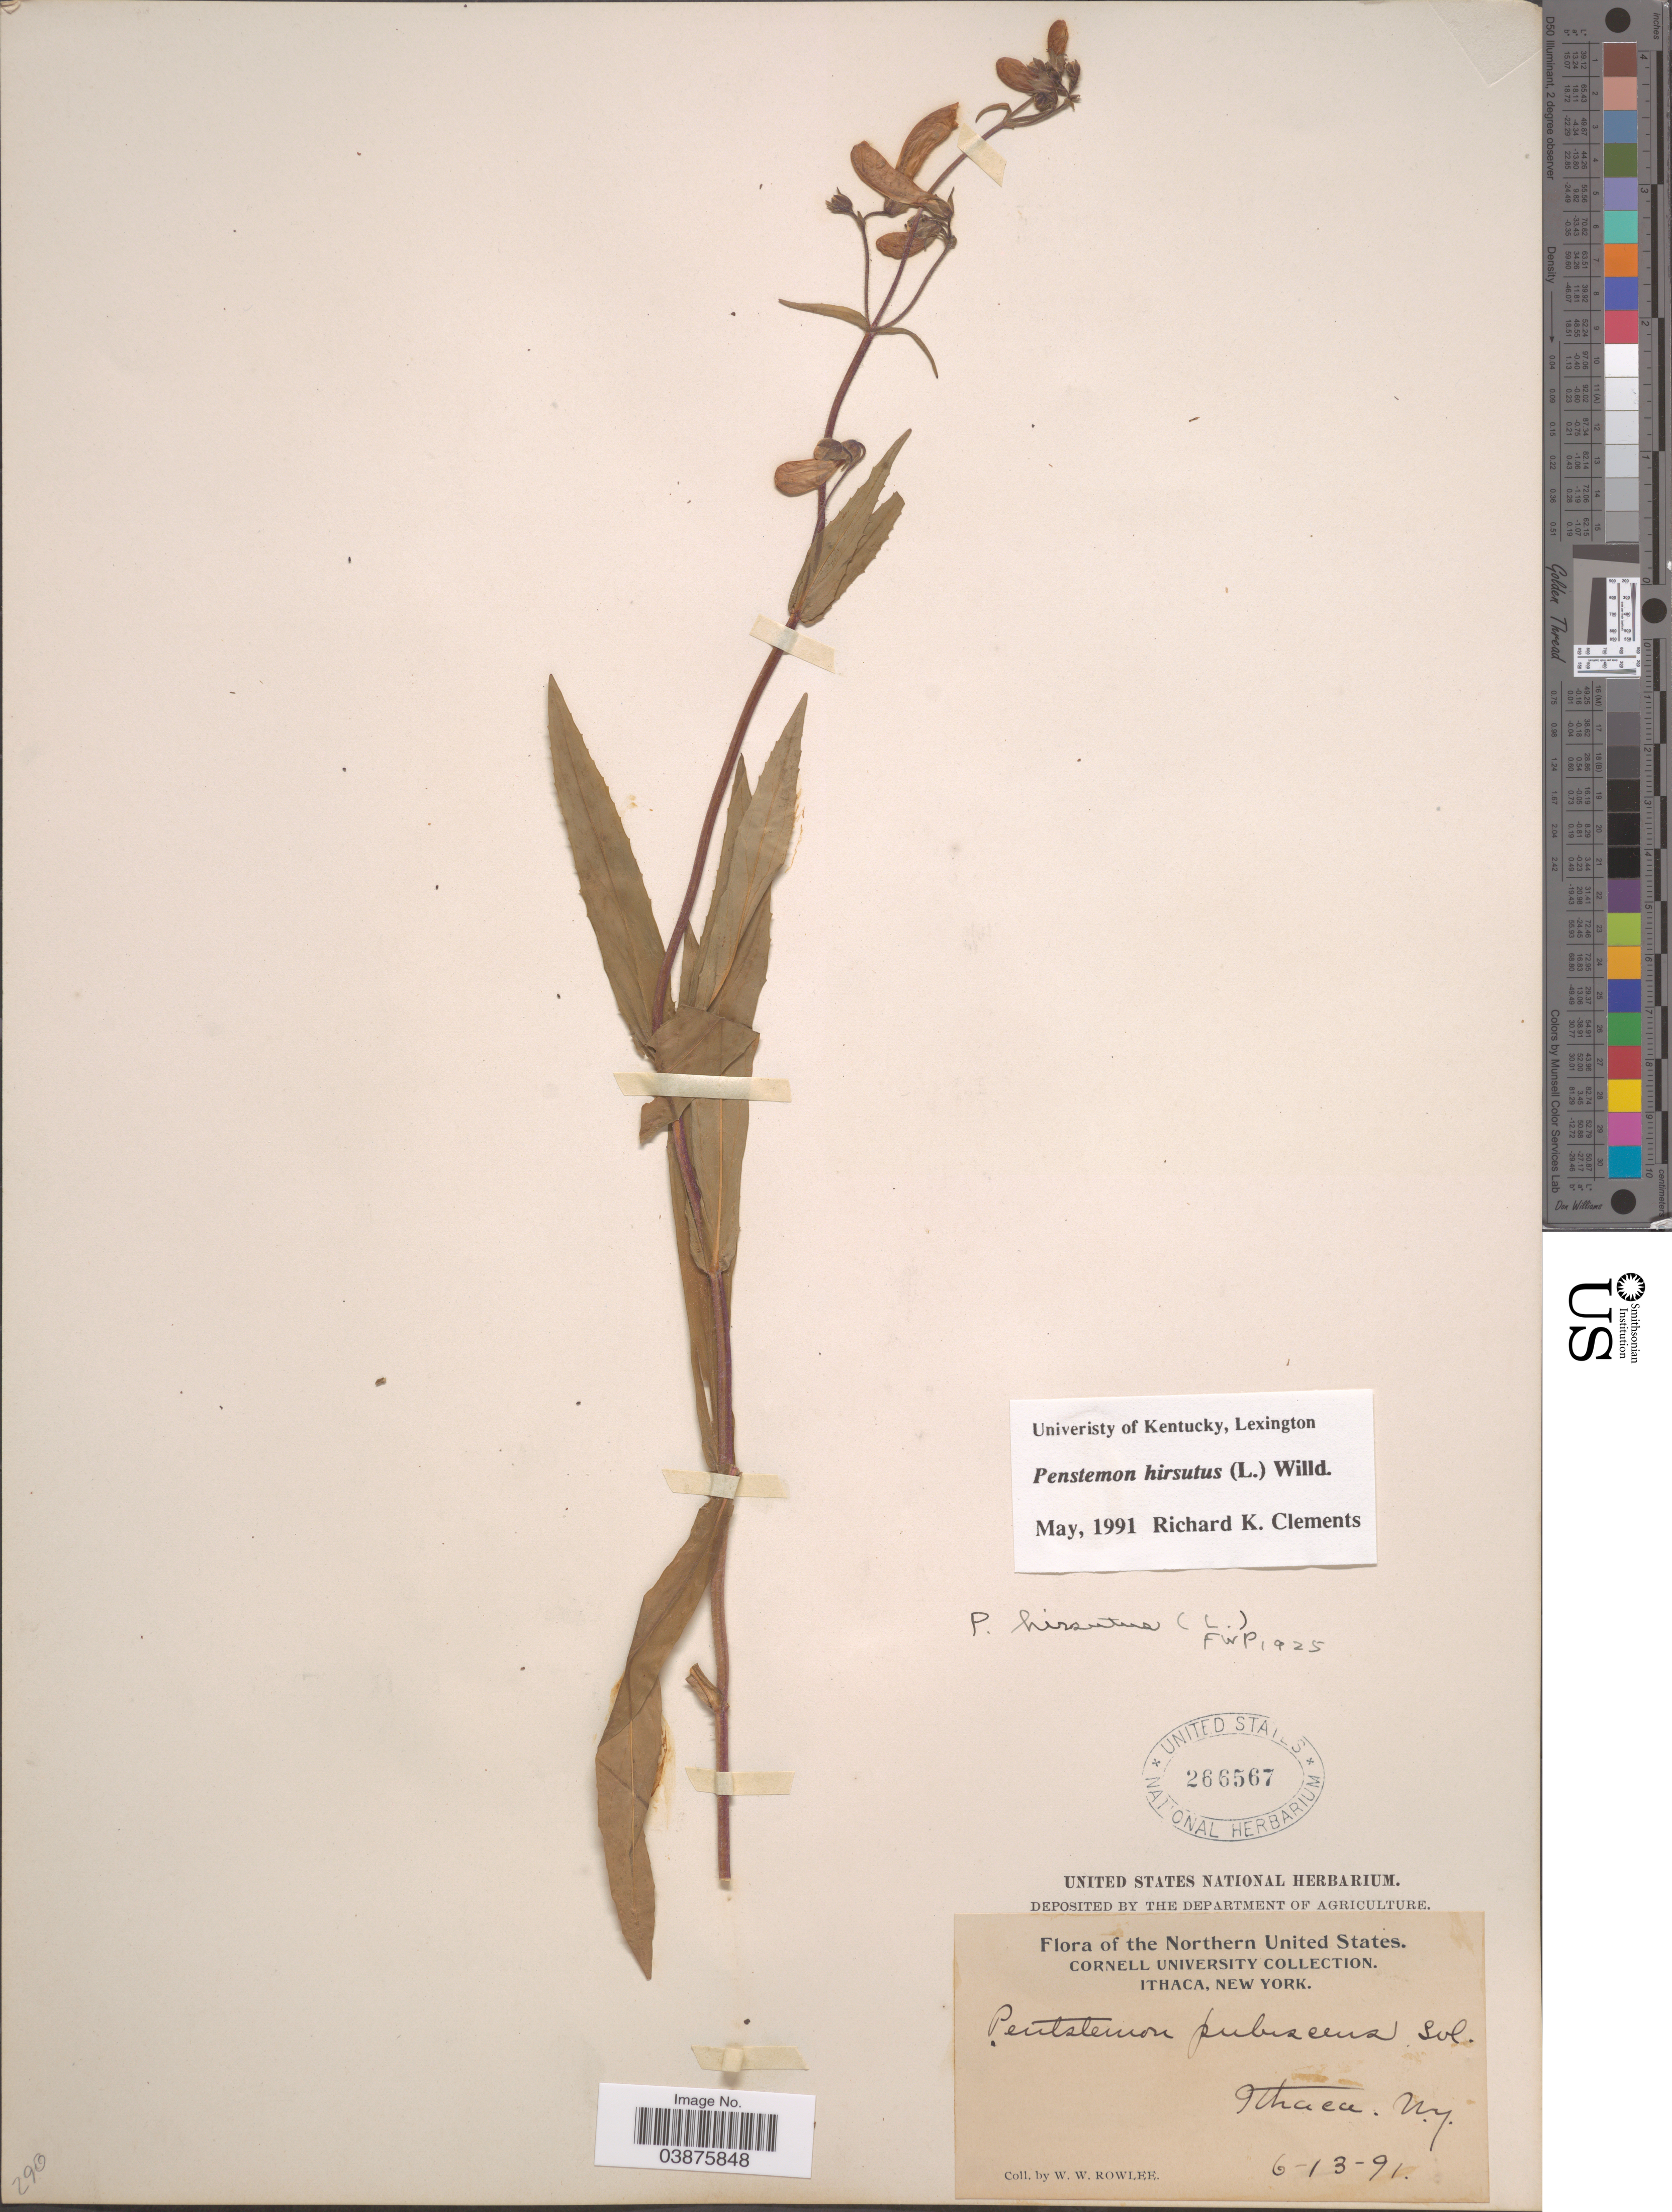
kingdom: Plantae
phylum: Tracheophyta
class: Magnoliopsida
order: Lamiales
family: Plantaginaceae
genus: Penstemon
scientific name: Penstemon hirsutus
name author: (L.) Willd.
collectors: W. W. Rowlee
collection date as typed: Transcribed d/m/y: 13/6/91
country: United States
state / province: New York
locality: The Northern United States. Ithaca.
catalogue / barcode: US 266567